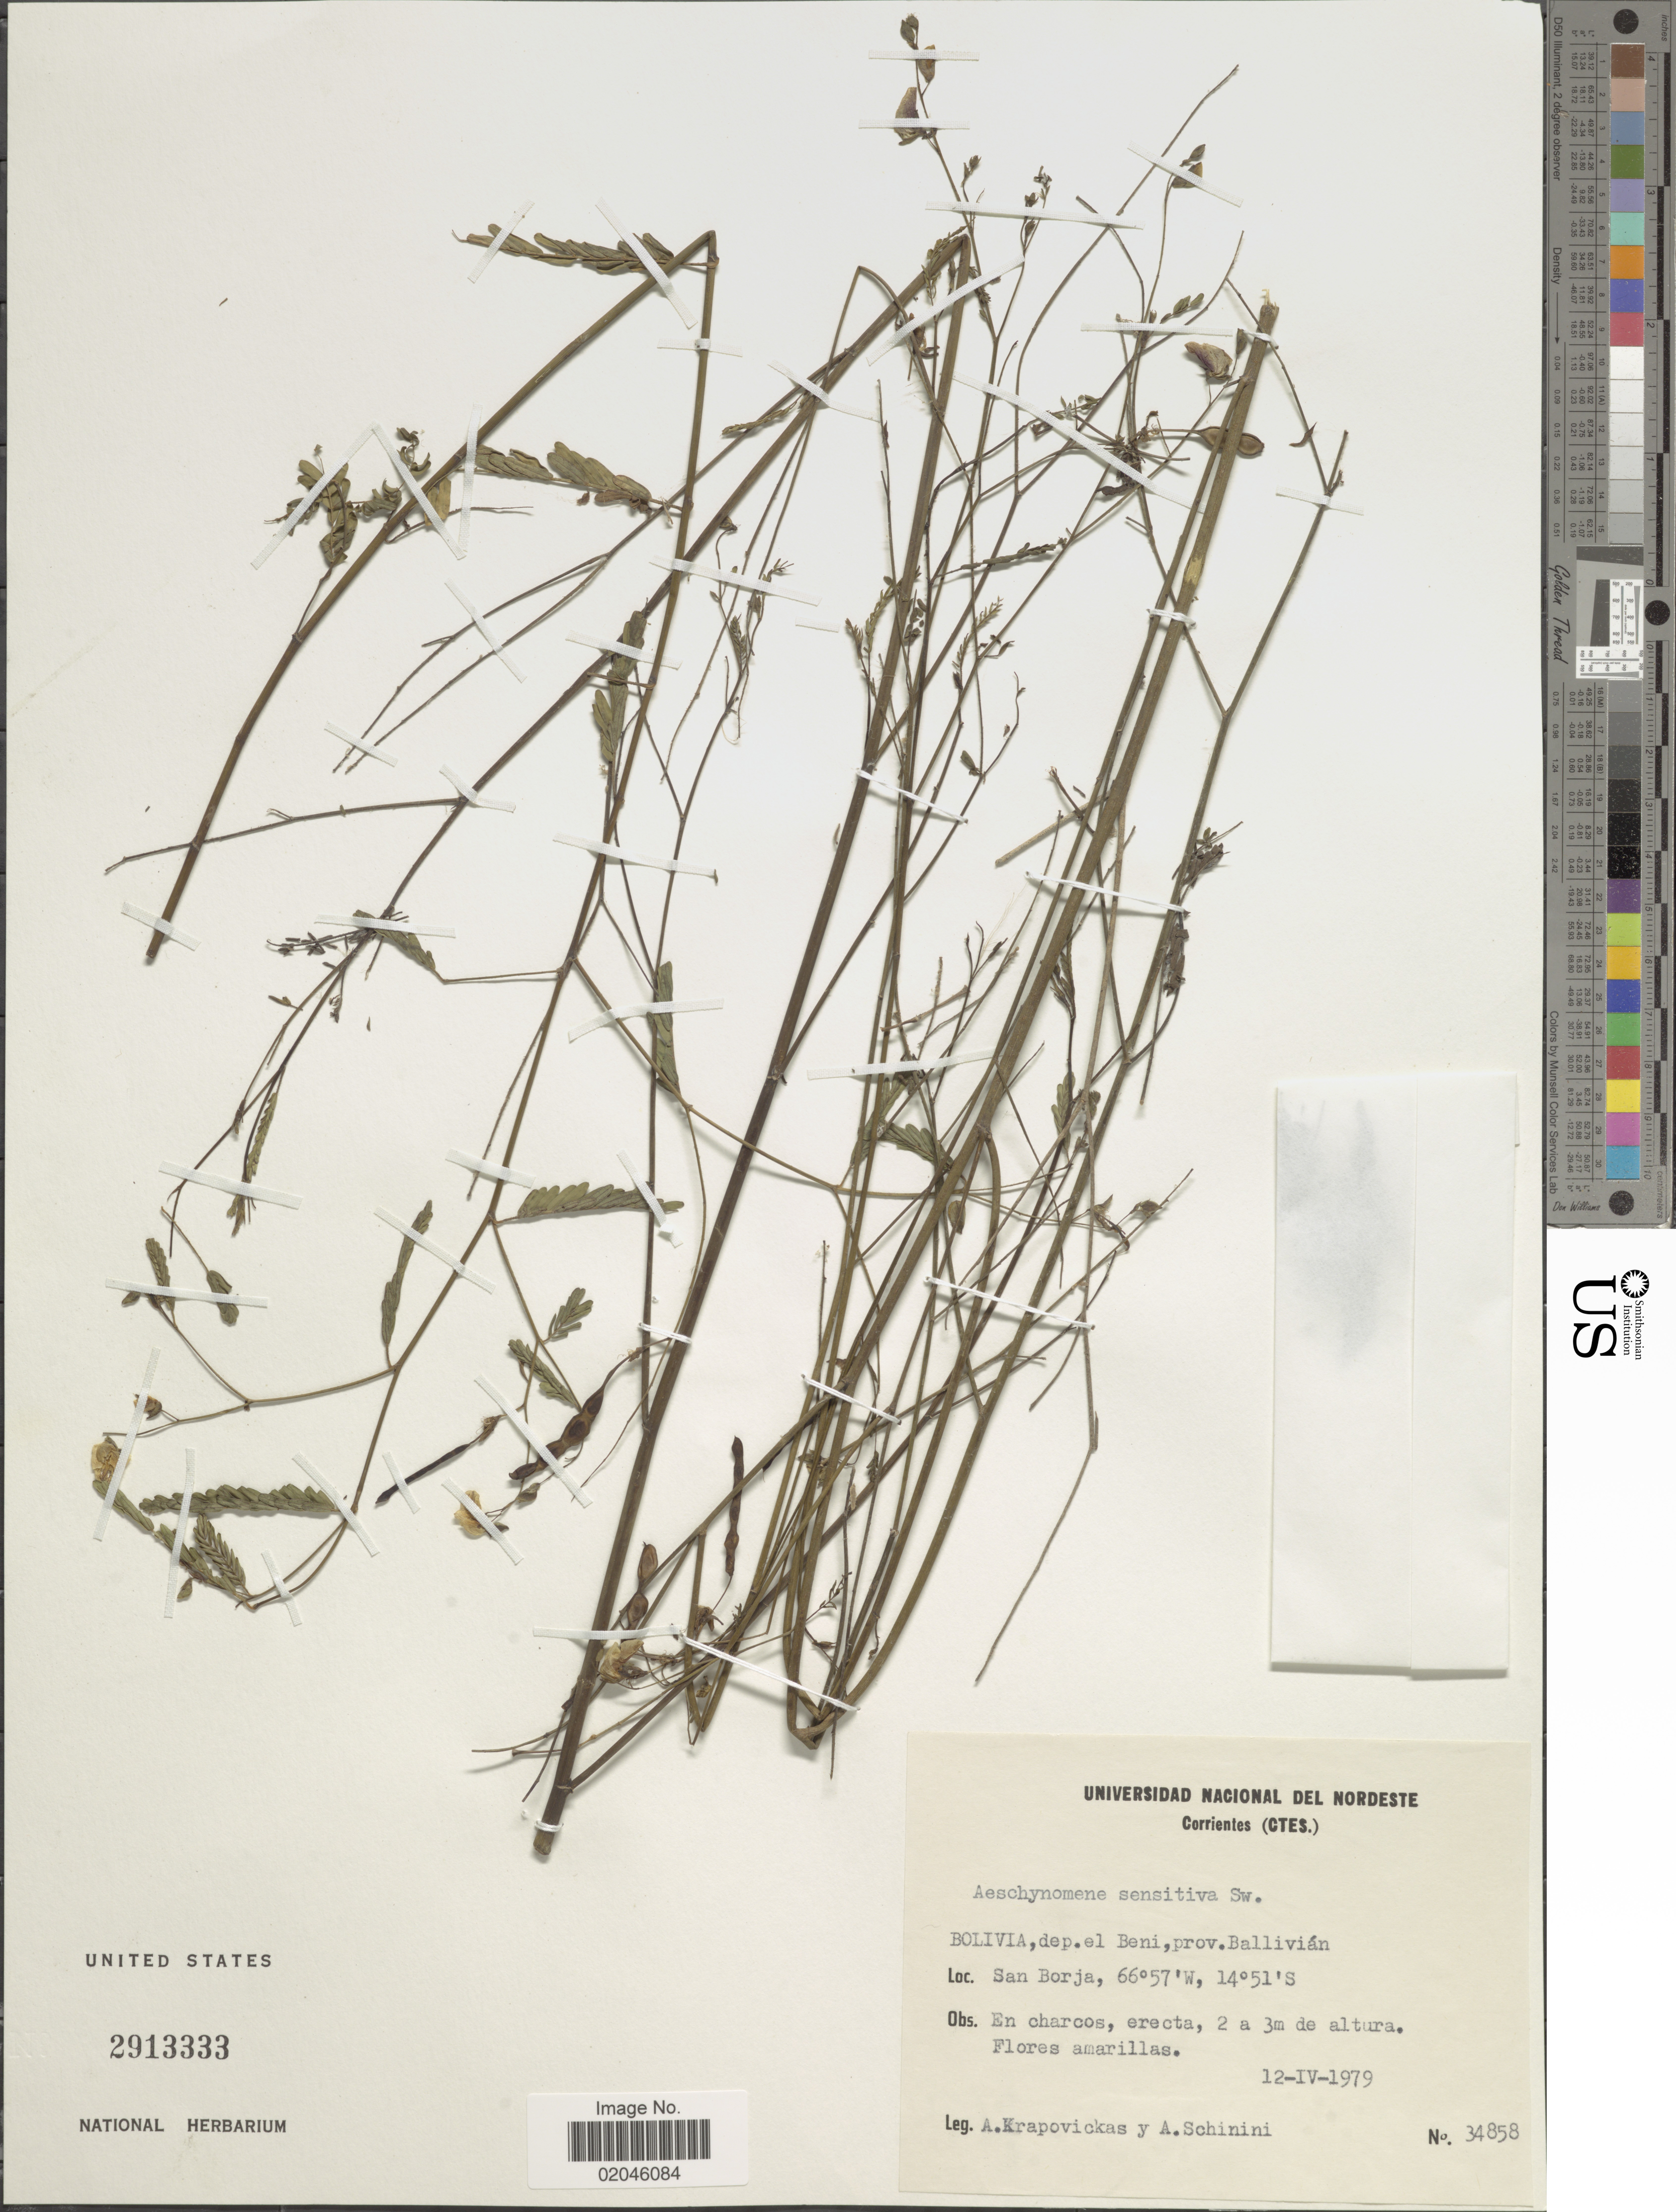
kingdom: Plantae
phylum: Tracheophyta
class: Magnoliopsida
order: Fabales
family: Fabaceae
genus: Aeschynomene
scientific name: Aeschynomene sensitiva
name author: Sw.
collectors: A. Krapovickas & A. Schinini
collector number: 34858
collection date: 1979-04-12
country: Bolivia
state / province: Beni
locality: Prov. Ballivian, San Borja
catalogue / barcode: US 2913333